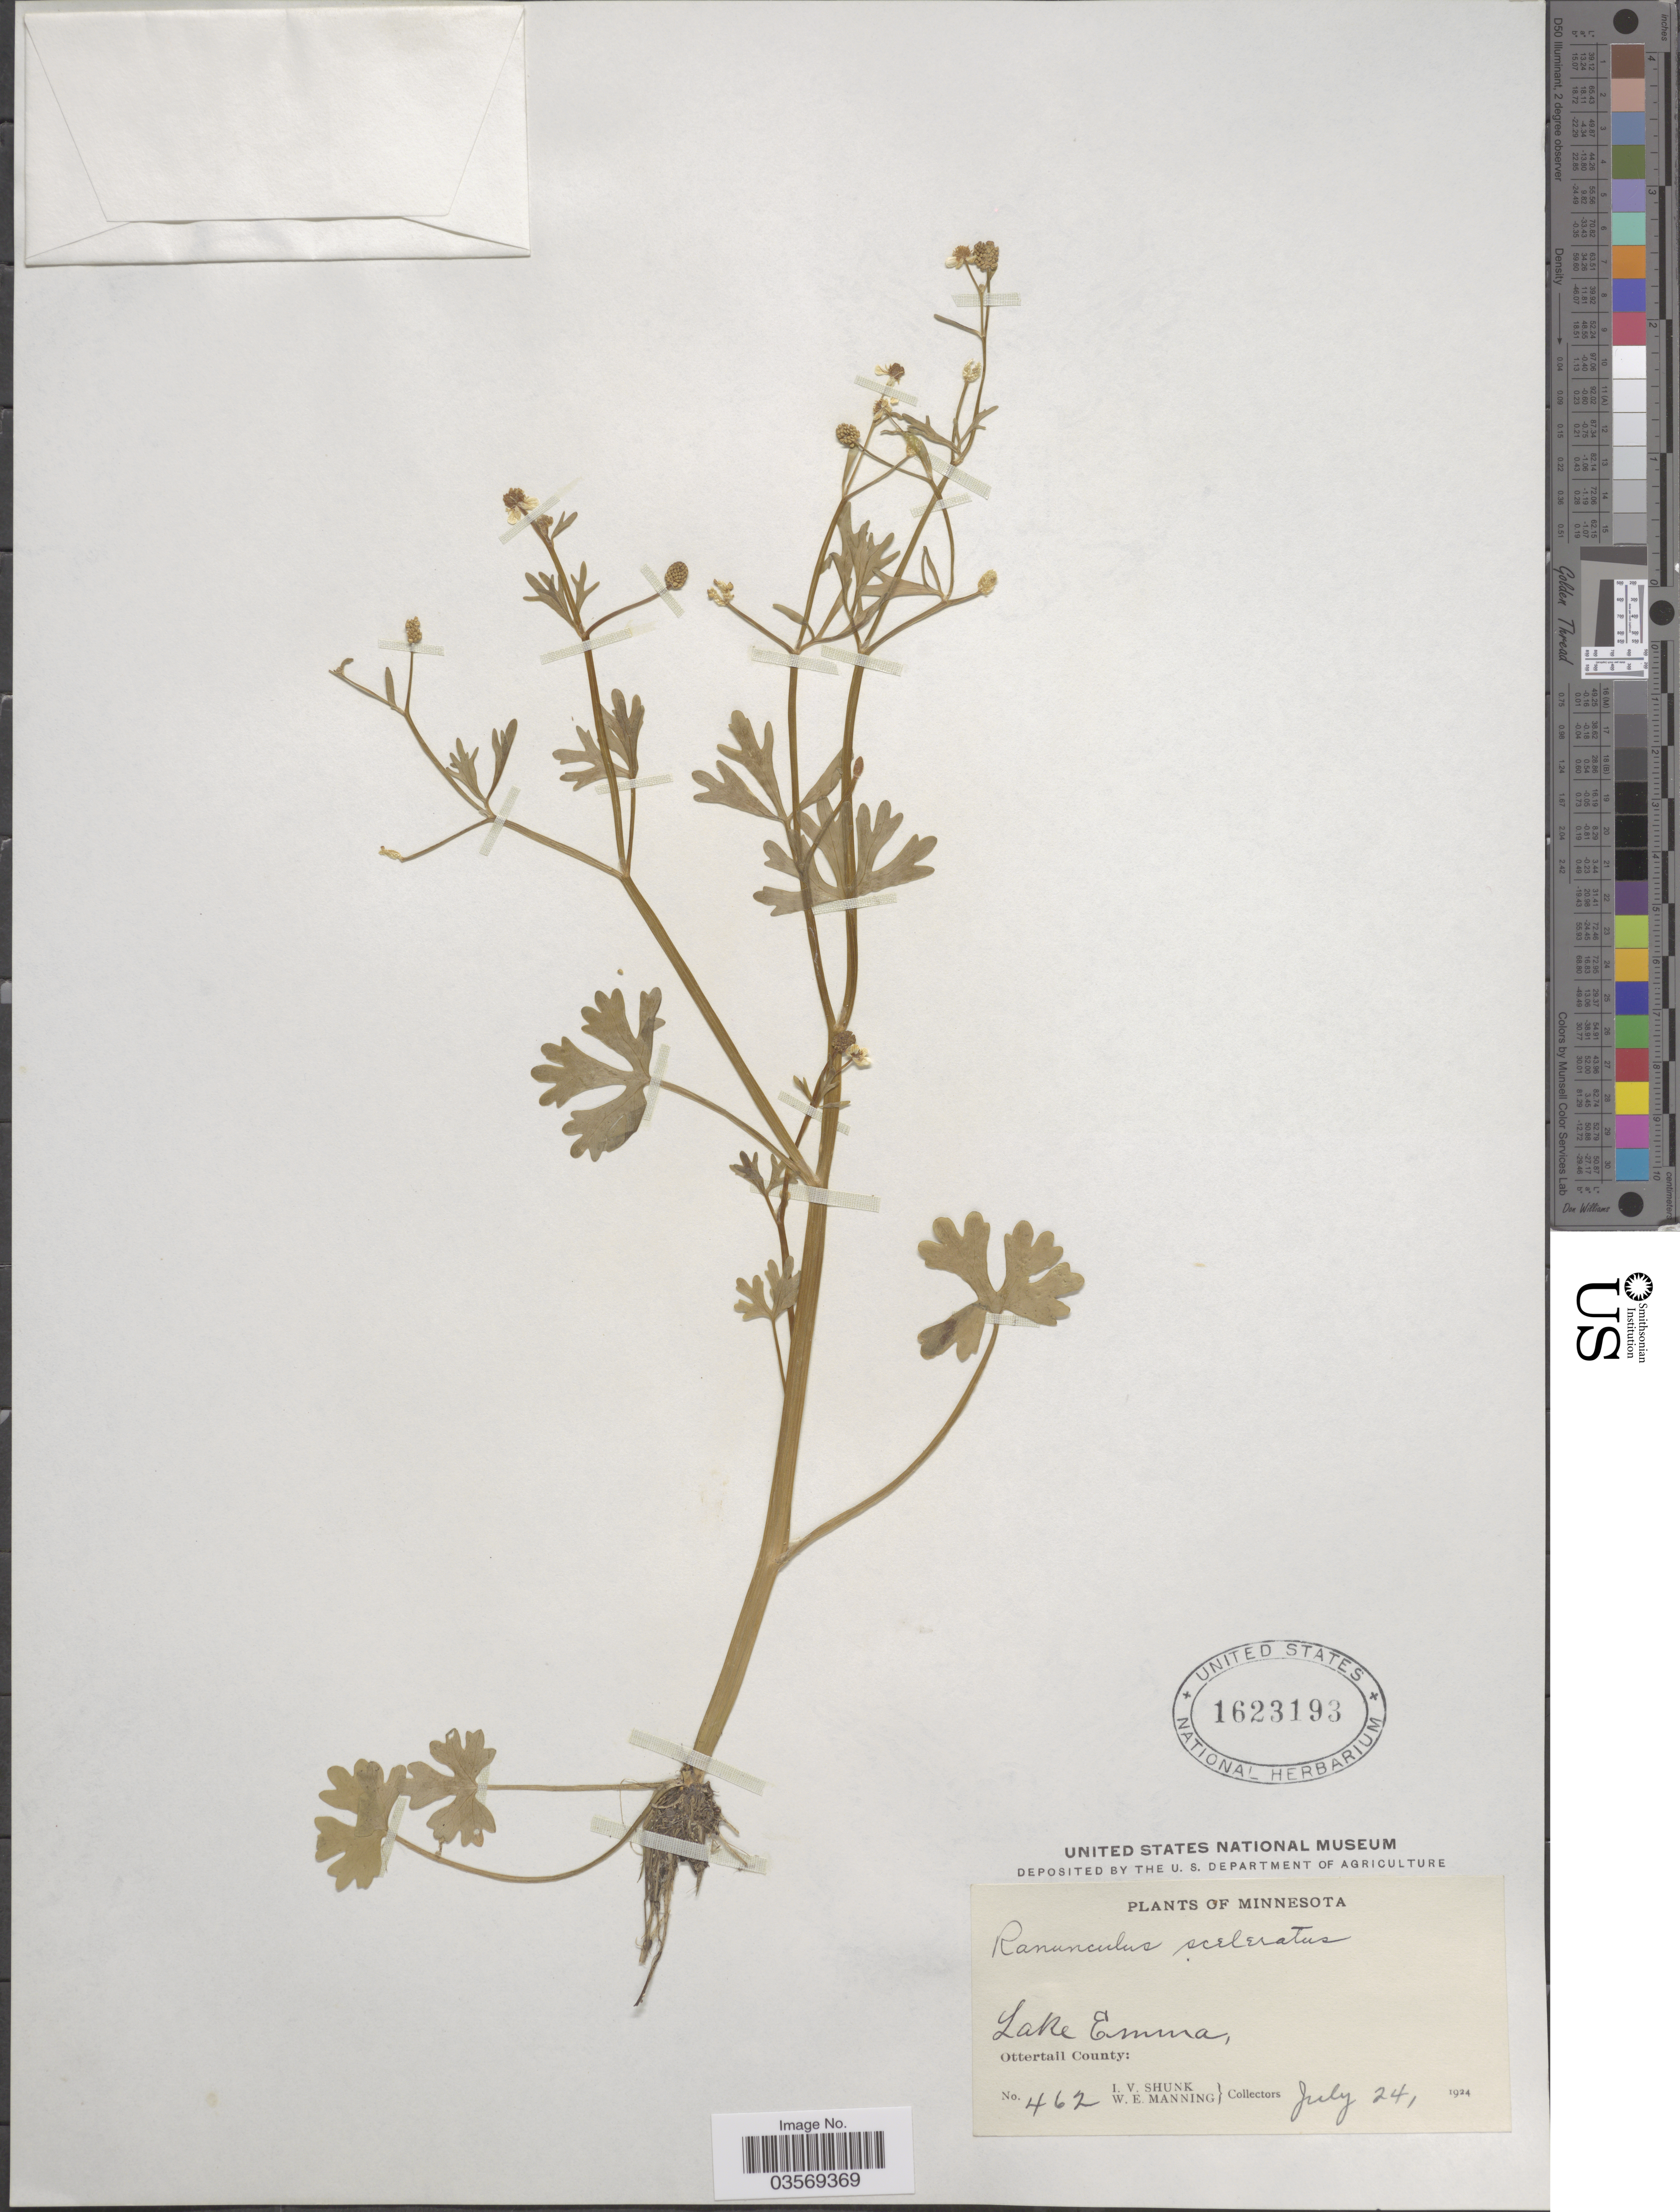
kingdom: Plantae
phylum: Tracheophyta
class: Magnoliopsida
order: Ranunculales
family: Ranunculaceae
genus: Ranunculus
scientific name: Ranunculus sceleratus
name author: L.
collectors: I. Shunk & W. Manning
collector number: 462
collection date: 1924-07-24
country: United States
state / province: Minnesota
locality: Lake Emma. Ottertail County.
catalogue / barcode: US 1623193